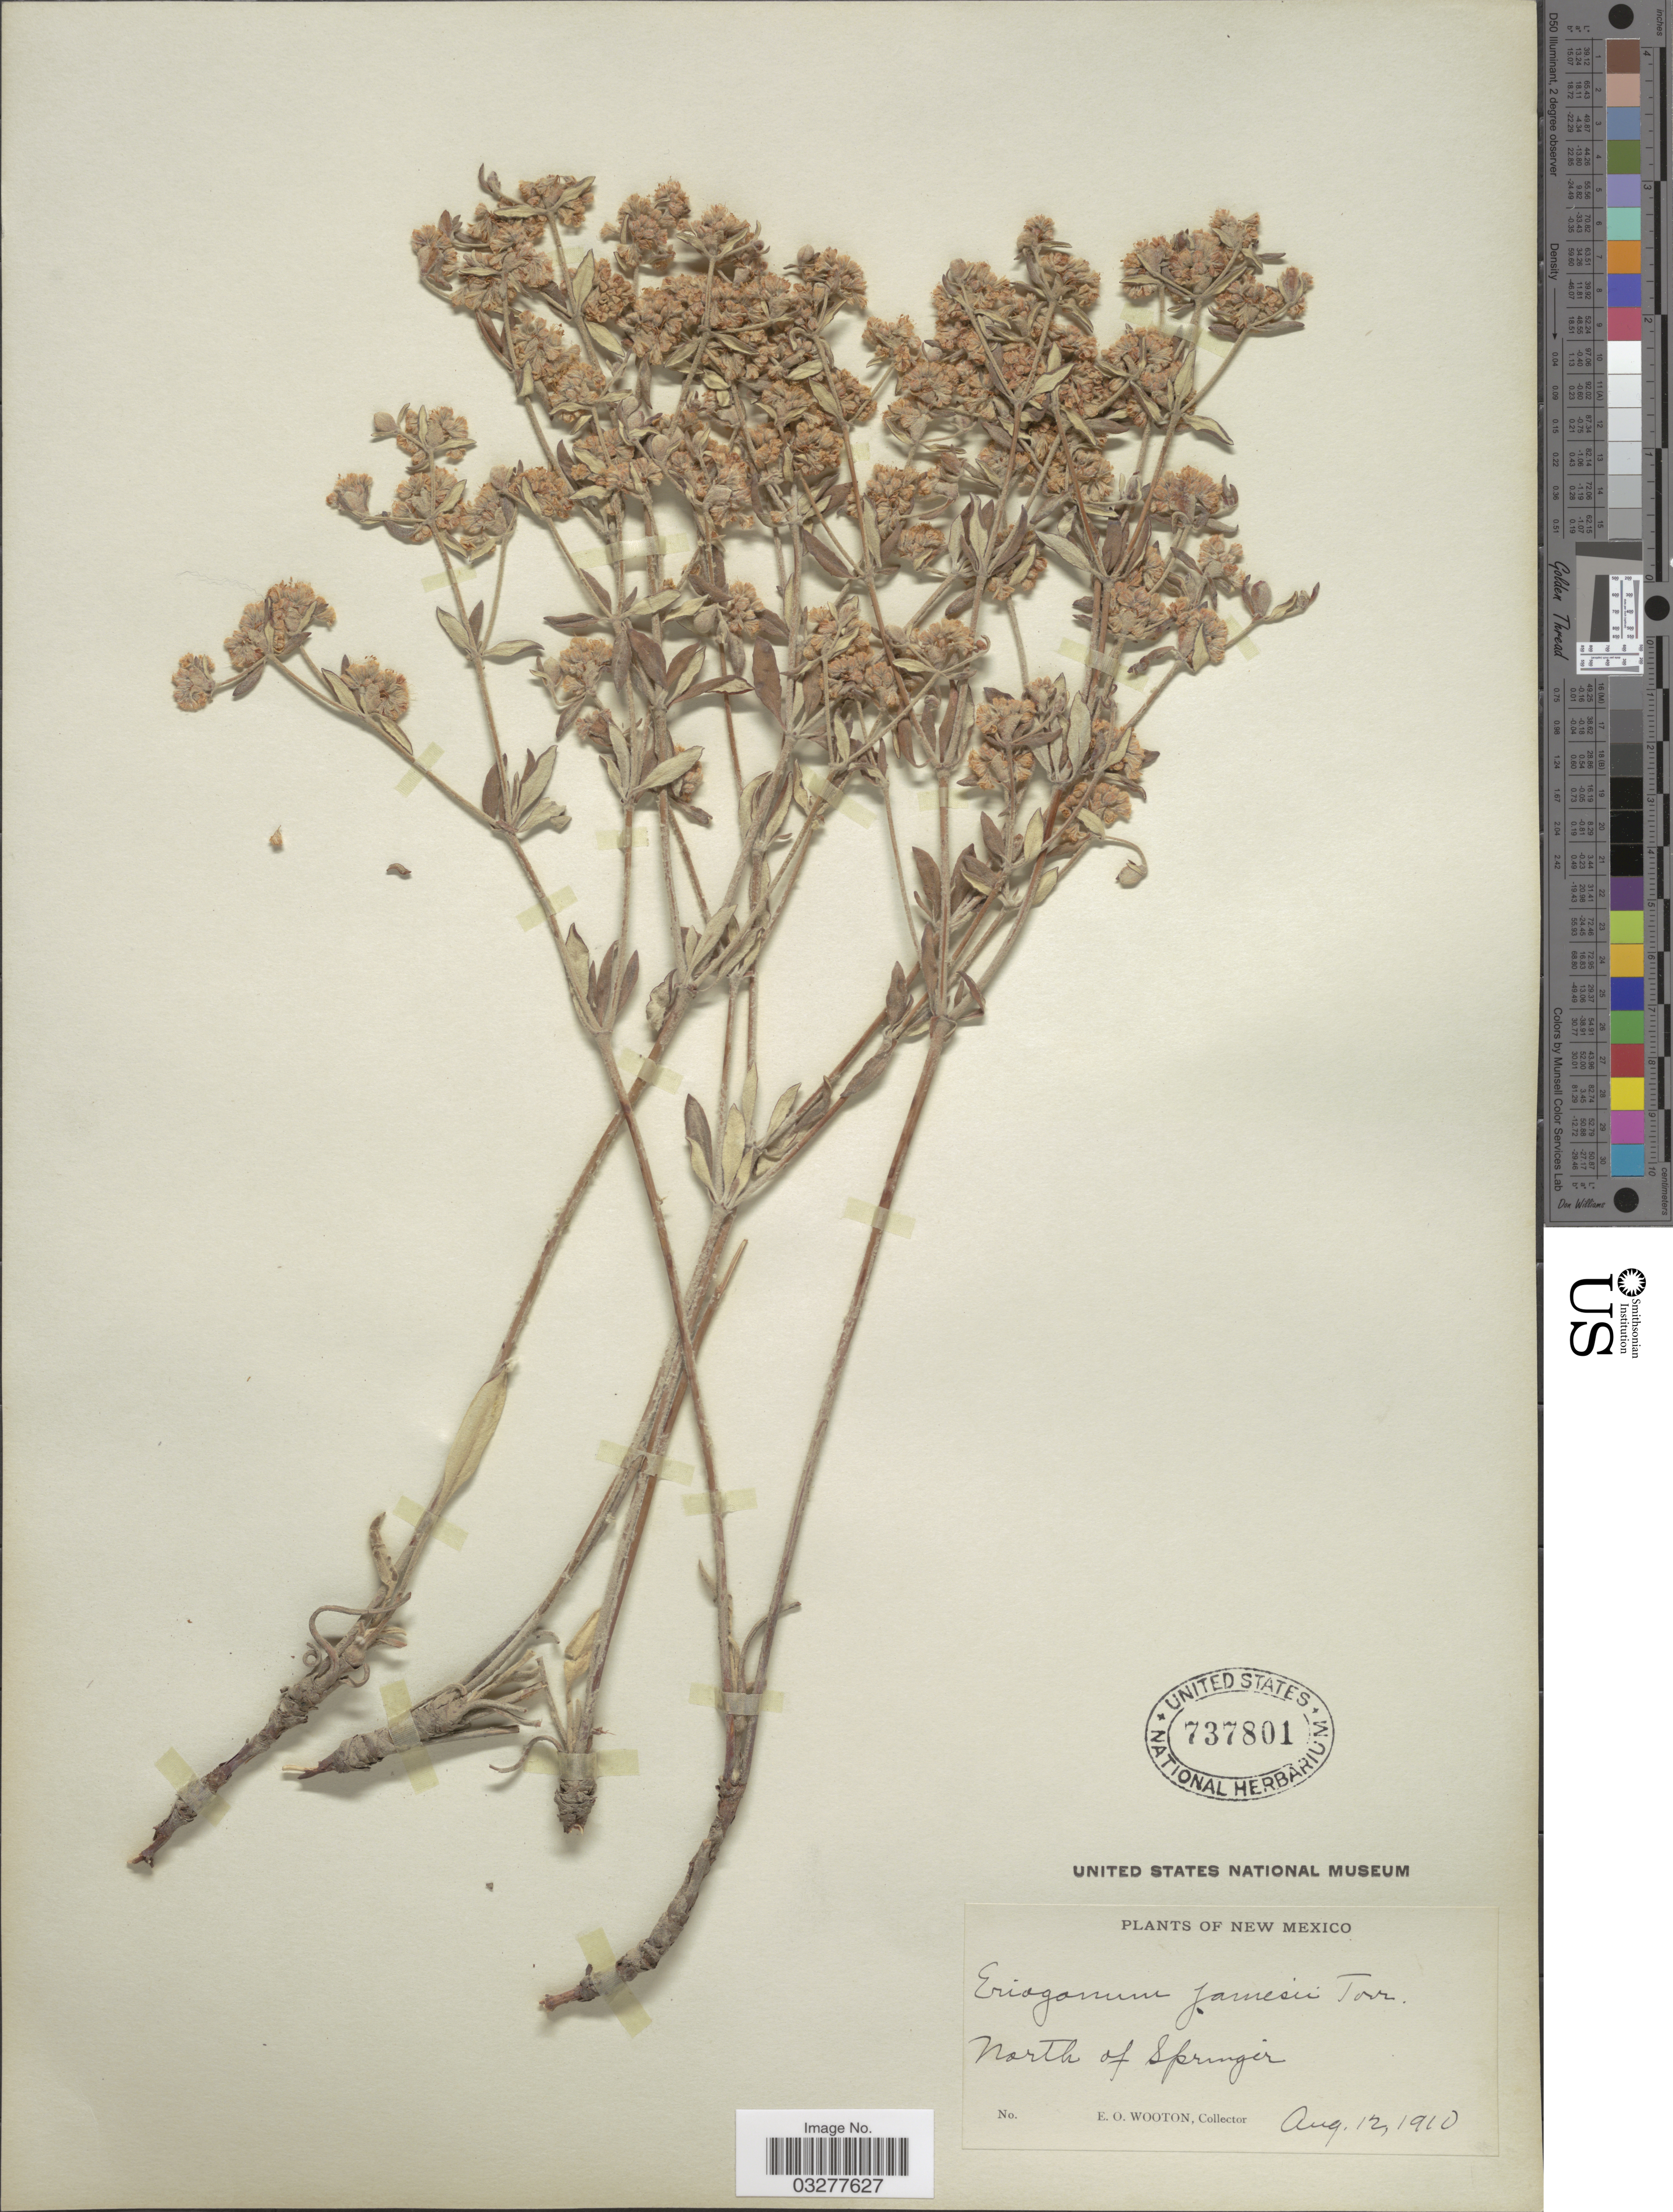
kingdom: Plantae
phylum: Tracheophyta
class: Magnoliopsida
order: Caryophyllales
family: Polygonaceae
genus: Eriogonum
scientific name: Eriogonum jamesii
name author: Benth.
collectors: E. O. Wooton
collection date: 1910-08-12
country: United States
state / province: New Mexico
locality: North of Springer.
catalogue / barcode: US 737801